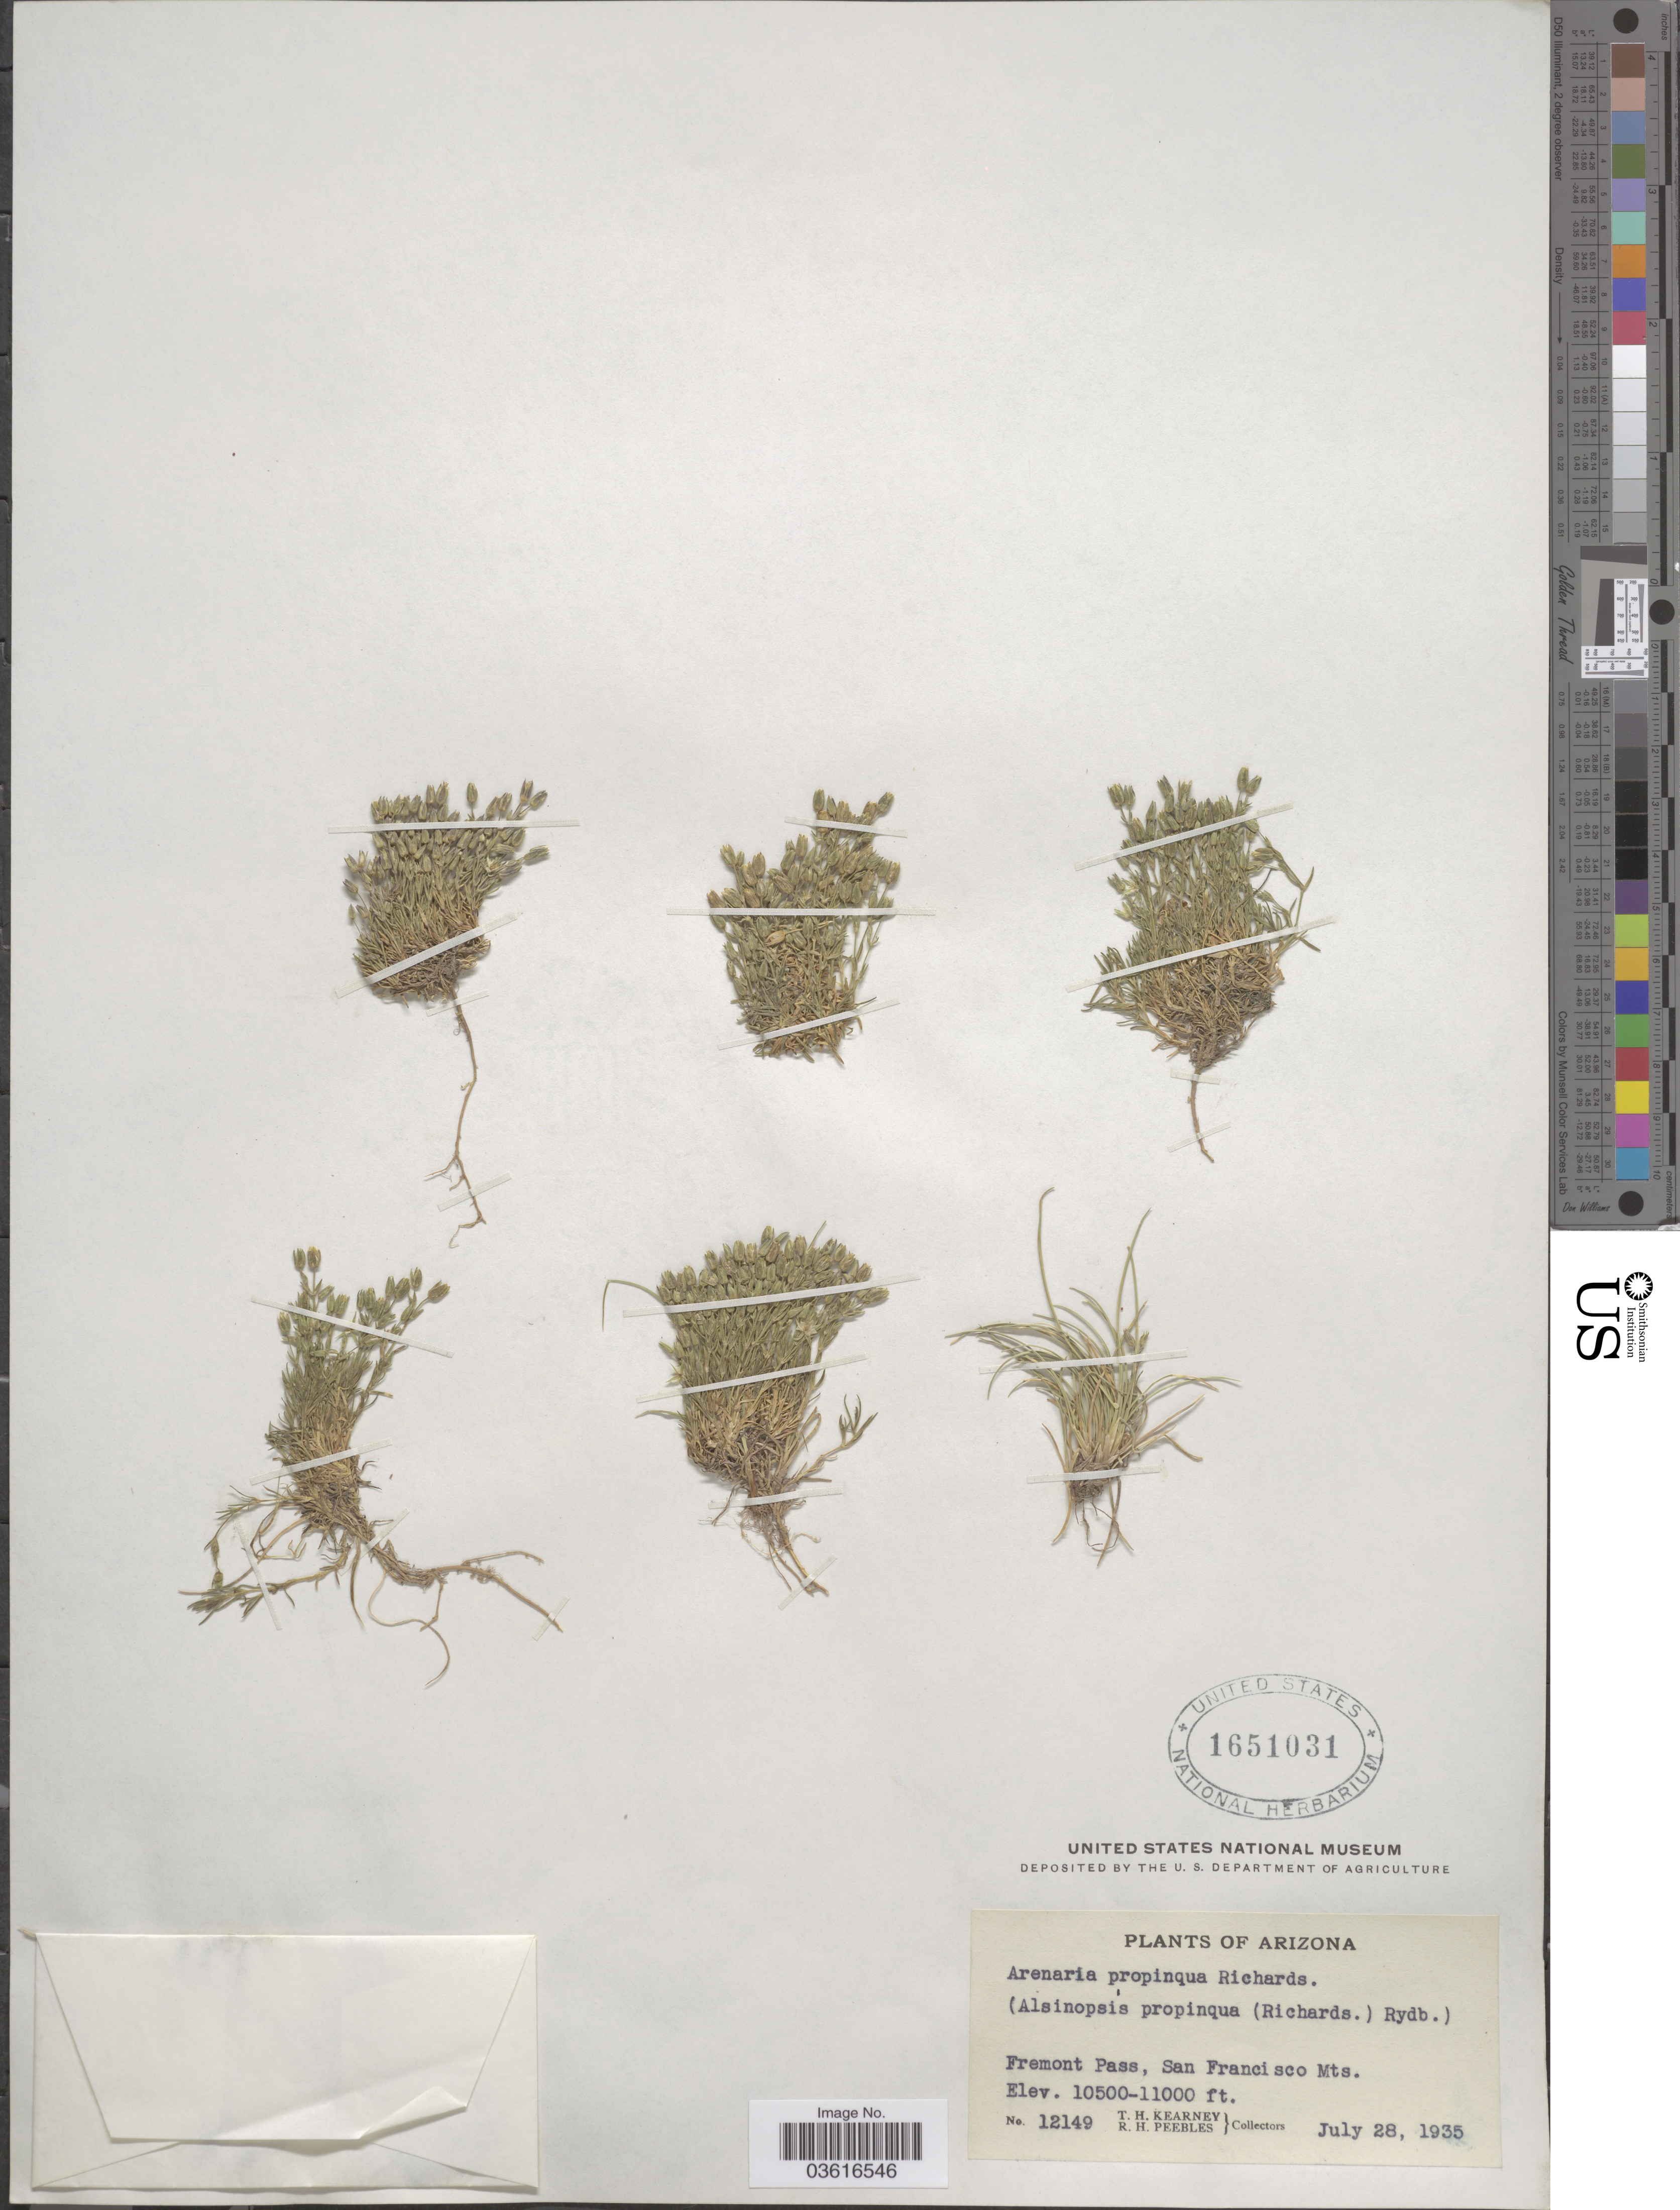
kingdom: Plantae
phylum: Tracheophyta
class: Magnoliopsida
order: Caryophyllales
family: Caryophyllaceae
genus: Minuartia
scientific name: Minuartia propinqua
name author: (Richardson) House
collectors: T. H. Kearney & R. H. Peebles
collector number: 12149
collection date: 1935-07-28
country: United States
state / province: Arizona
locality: Fremont Pass, San Francisco Mts.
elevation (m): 3200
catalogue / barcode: US 1651031